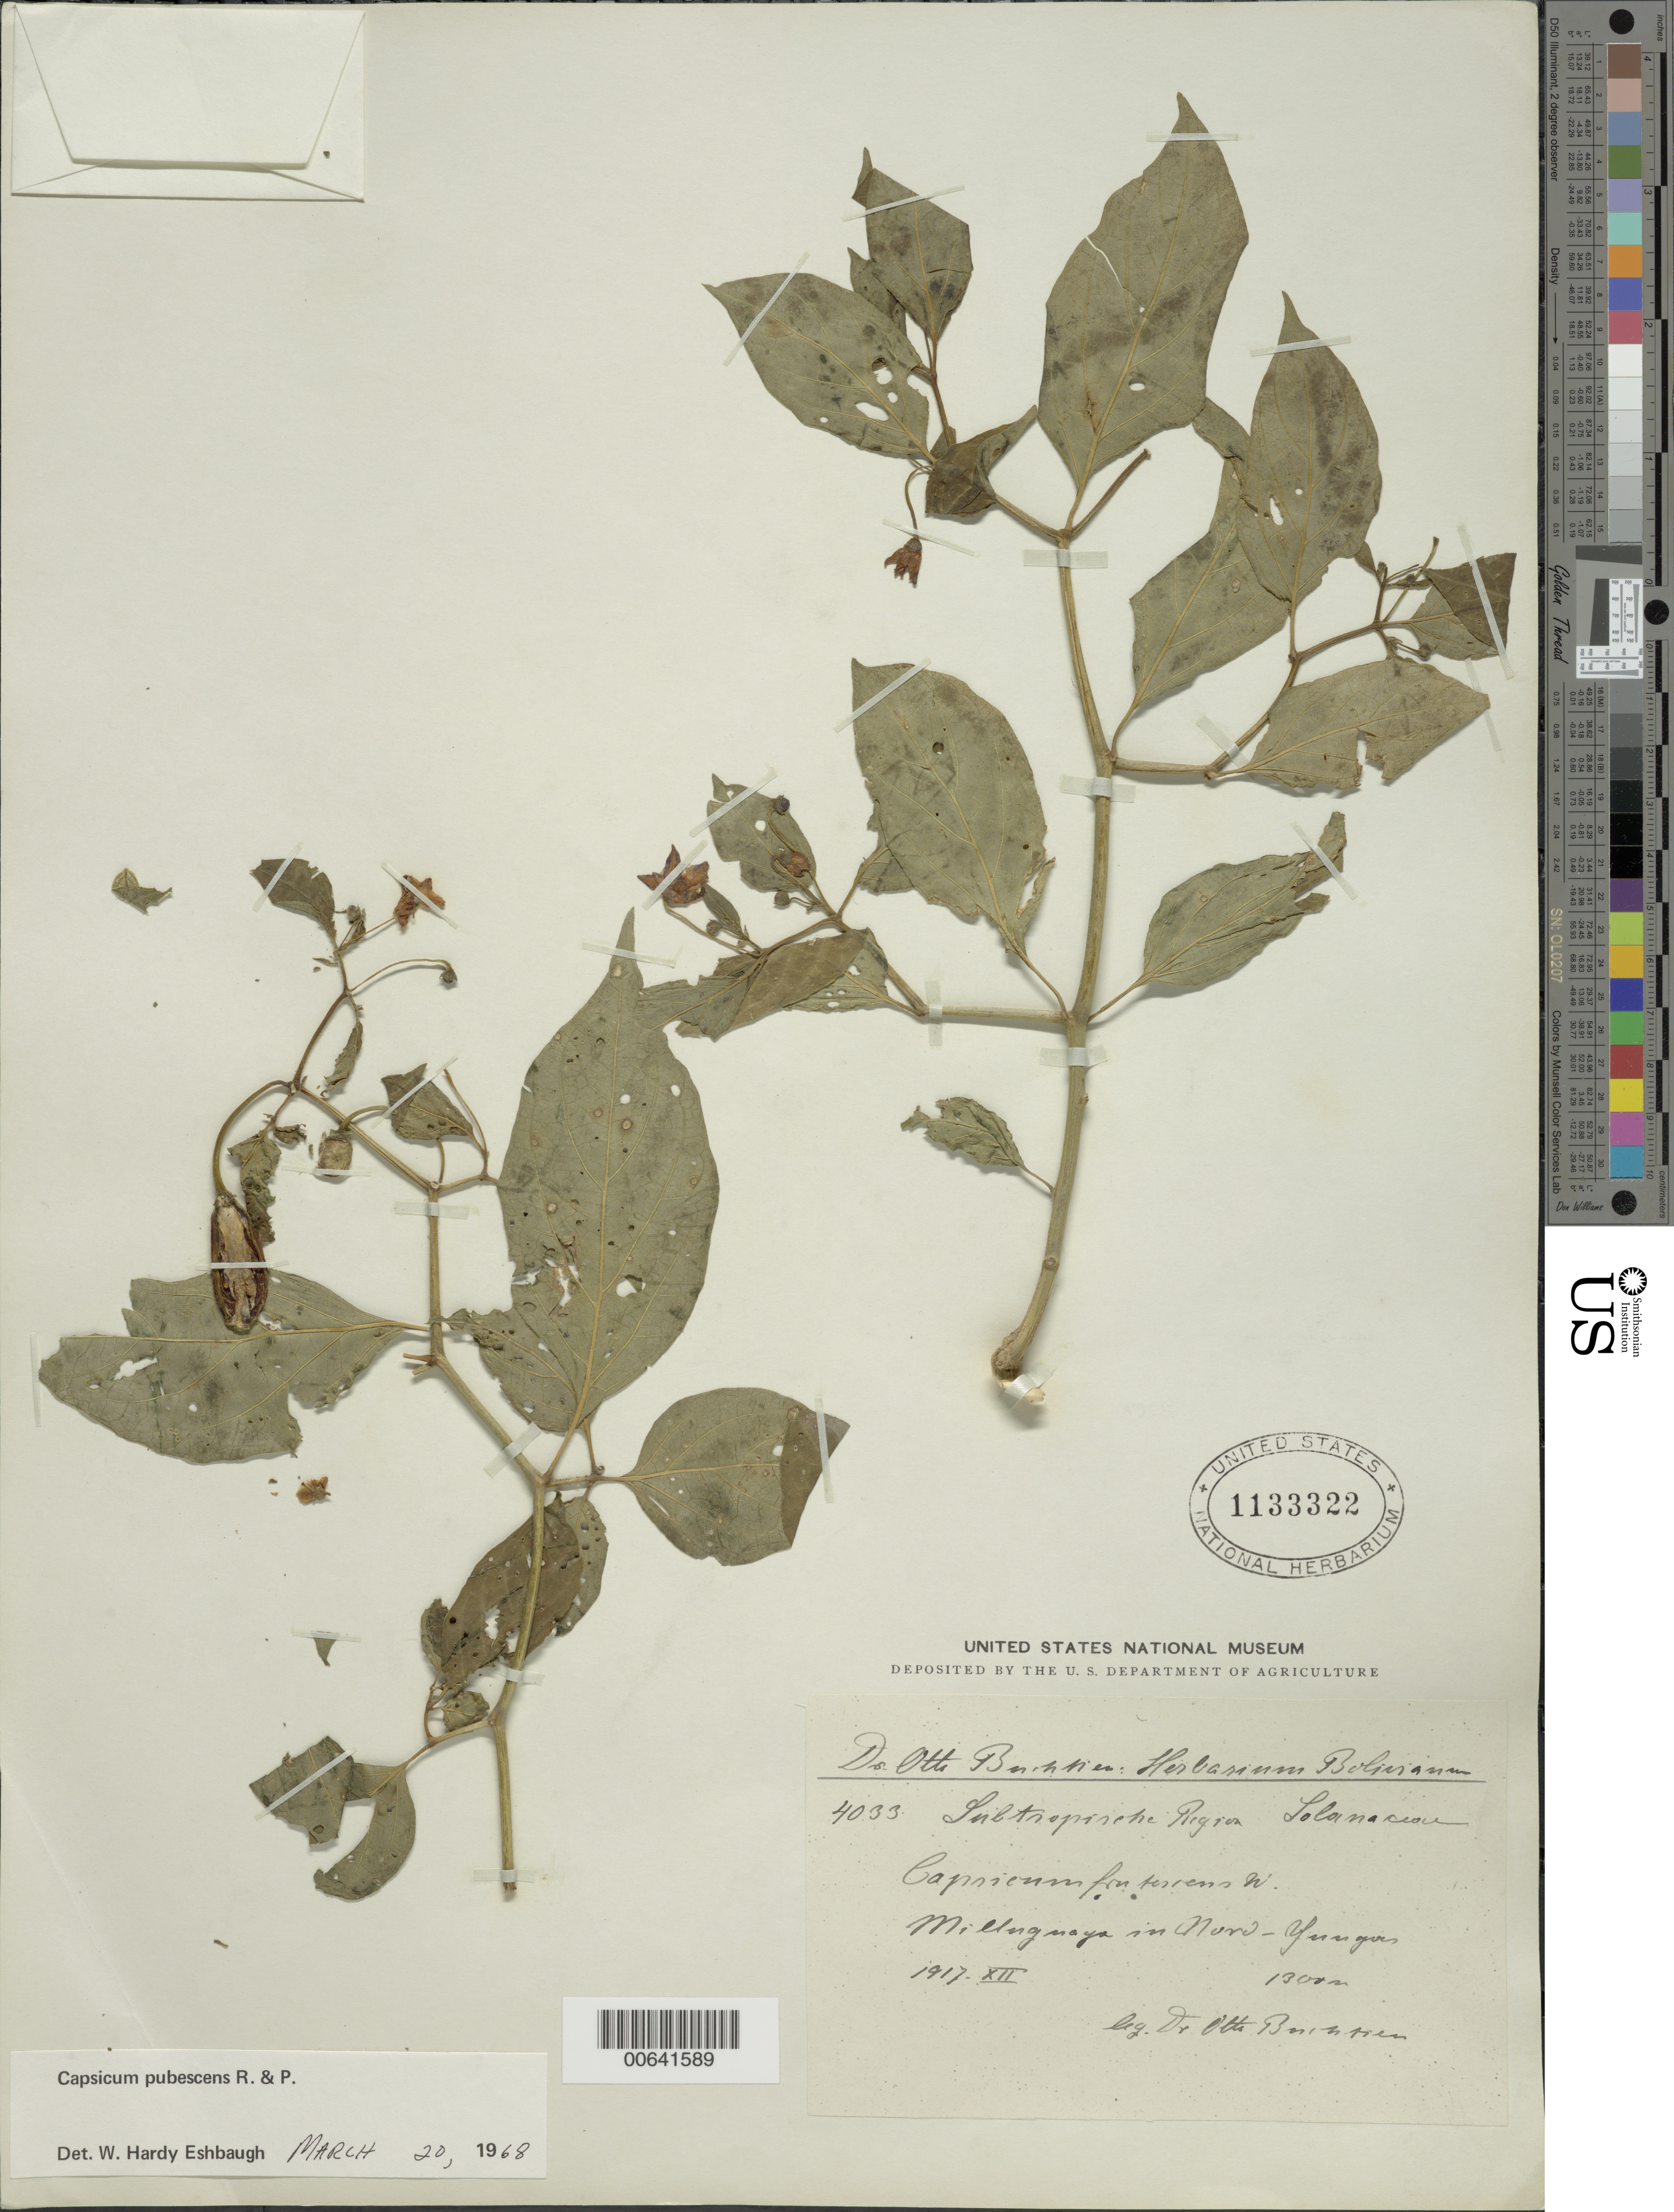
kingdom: Plantae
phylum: Tracheophyta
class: Magnoliopsida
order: Solanales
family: Solanaceae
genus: Capsicum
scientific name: Capsicum pubescens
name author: Ruiz & Pav.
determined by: Eshbaugh, W. H.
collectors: O. Buchtien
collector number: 4033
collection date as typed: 01 Dec 1917 or 12 Jan 1917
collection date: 1917-01-12 or 1917-12-01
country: Bolivia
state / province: La Paz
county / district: Nor Yungas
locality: Nor Yungas. Milluguaya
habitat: Región Subtropical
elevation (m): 1300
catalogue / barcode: US 1133322